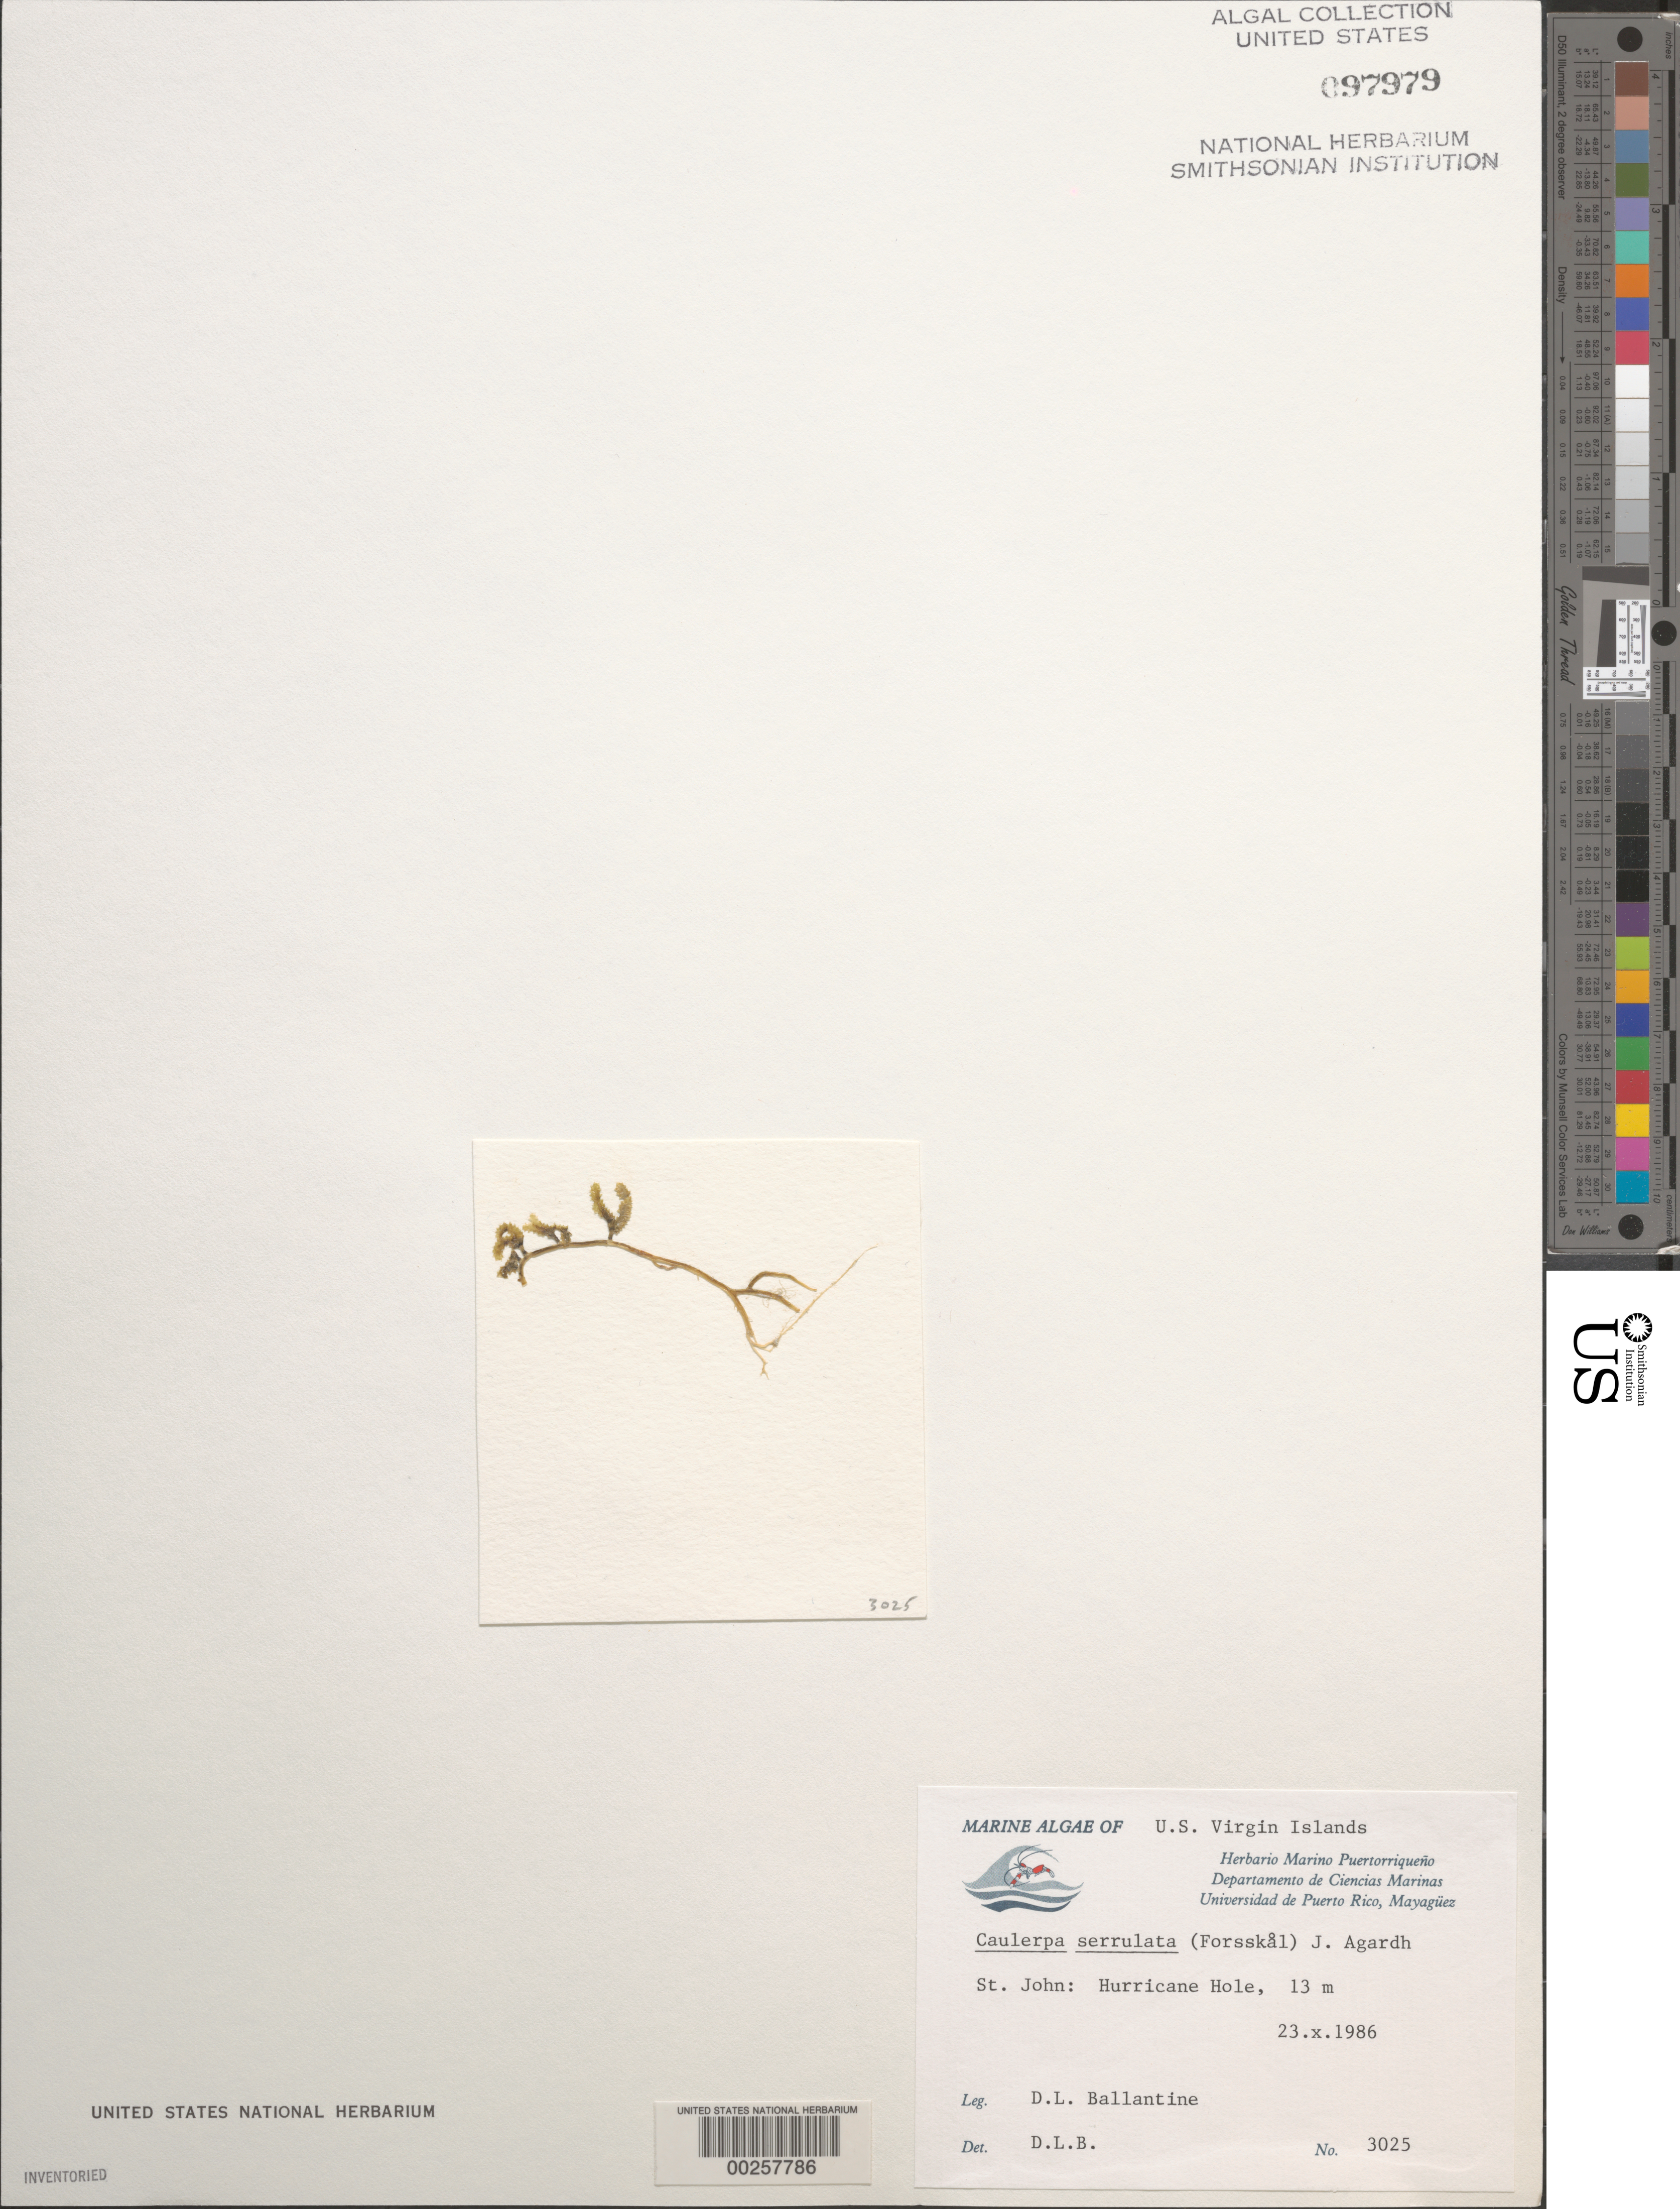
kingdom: Plantae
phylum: Chlorophyta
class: Ulvophyceae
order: Bryopsidales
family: Caulerpaceae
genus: Caulerpa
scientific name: Caulerpa serrulata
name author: (Forssk.) J. Agardh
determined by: Ballantine, D. L.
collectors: D.L. Ballantine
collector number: DLB 3025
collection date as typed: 23 Oct 1986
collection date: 1986-10-23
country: U.S. Virgin Islands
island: St. John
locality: Hurricane Hole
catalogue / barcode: US 97979